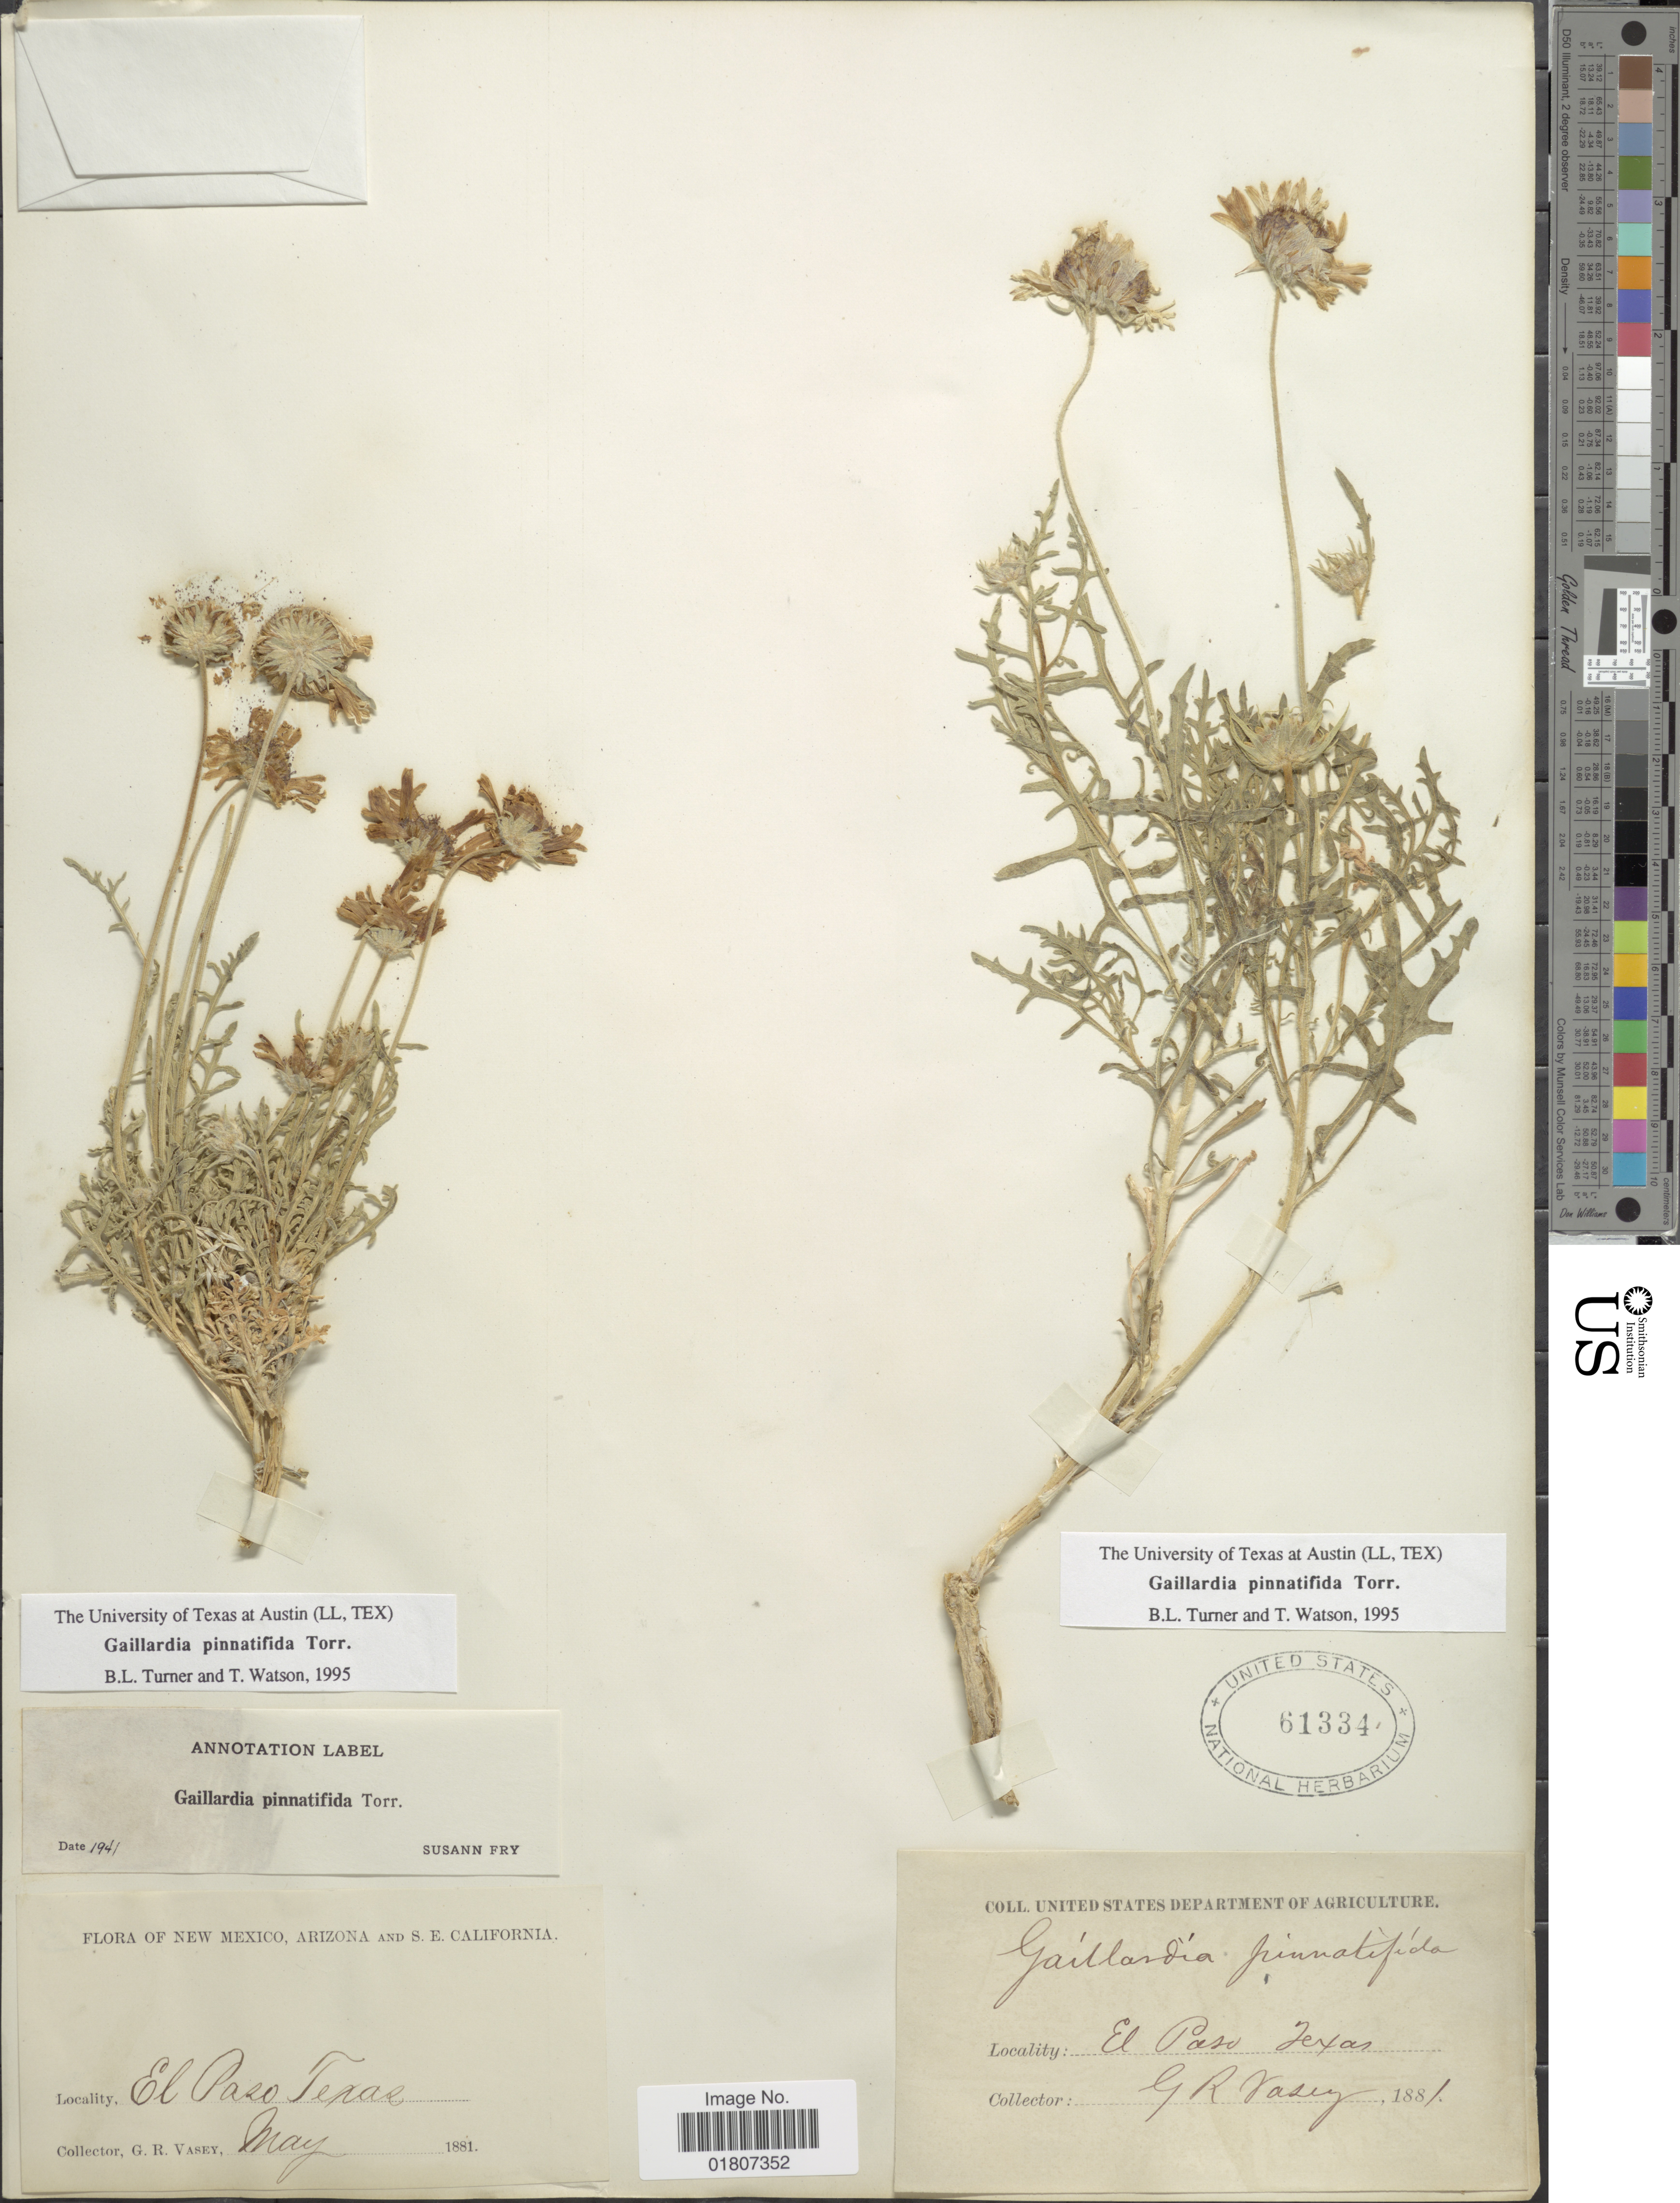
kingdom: Plantae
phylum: Tracheophyta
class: Magnoliopsida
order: Asterales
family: Asteraceae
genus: Gaillardia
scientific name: Gaillardia pinnatifida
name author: Torr.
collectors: G. R. Vasey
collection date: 1881-05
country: United States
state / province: Texas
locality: El Paso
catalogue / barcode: US 61334